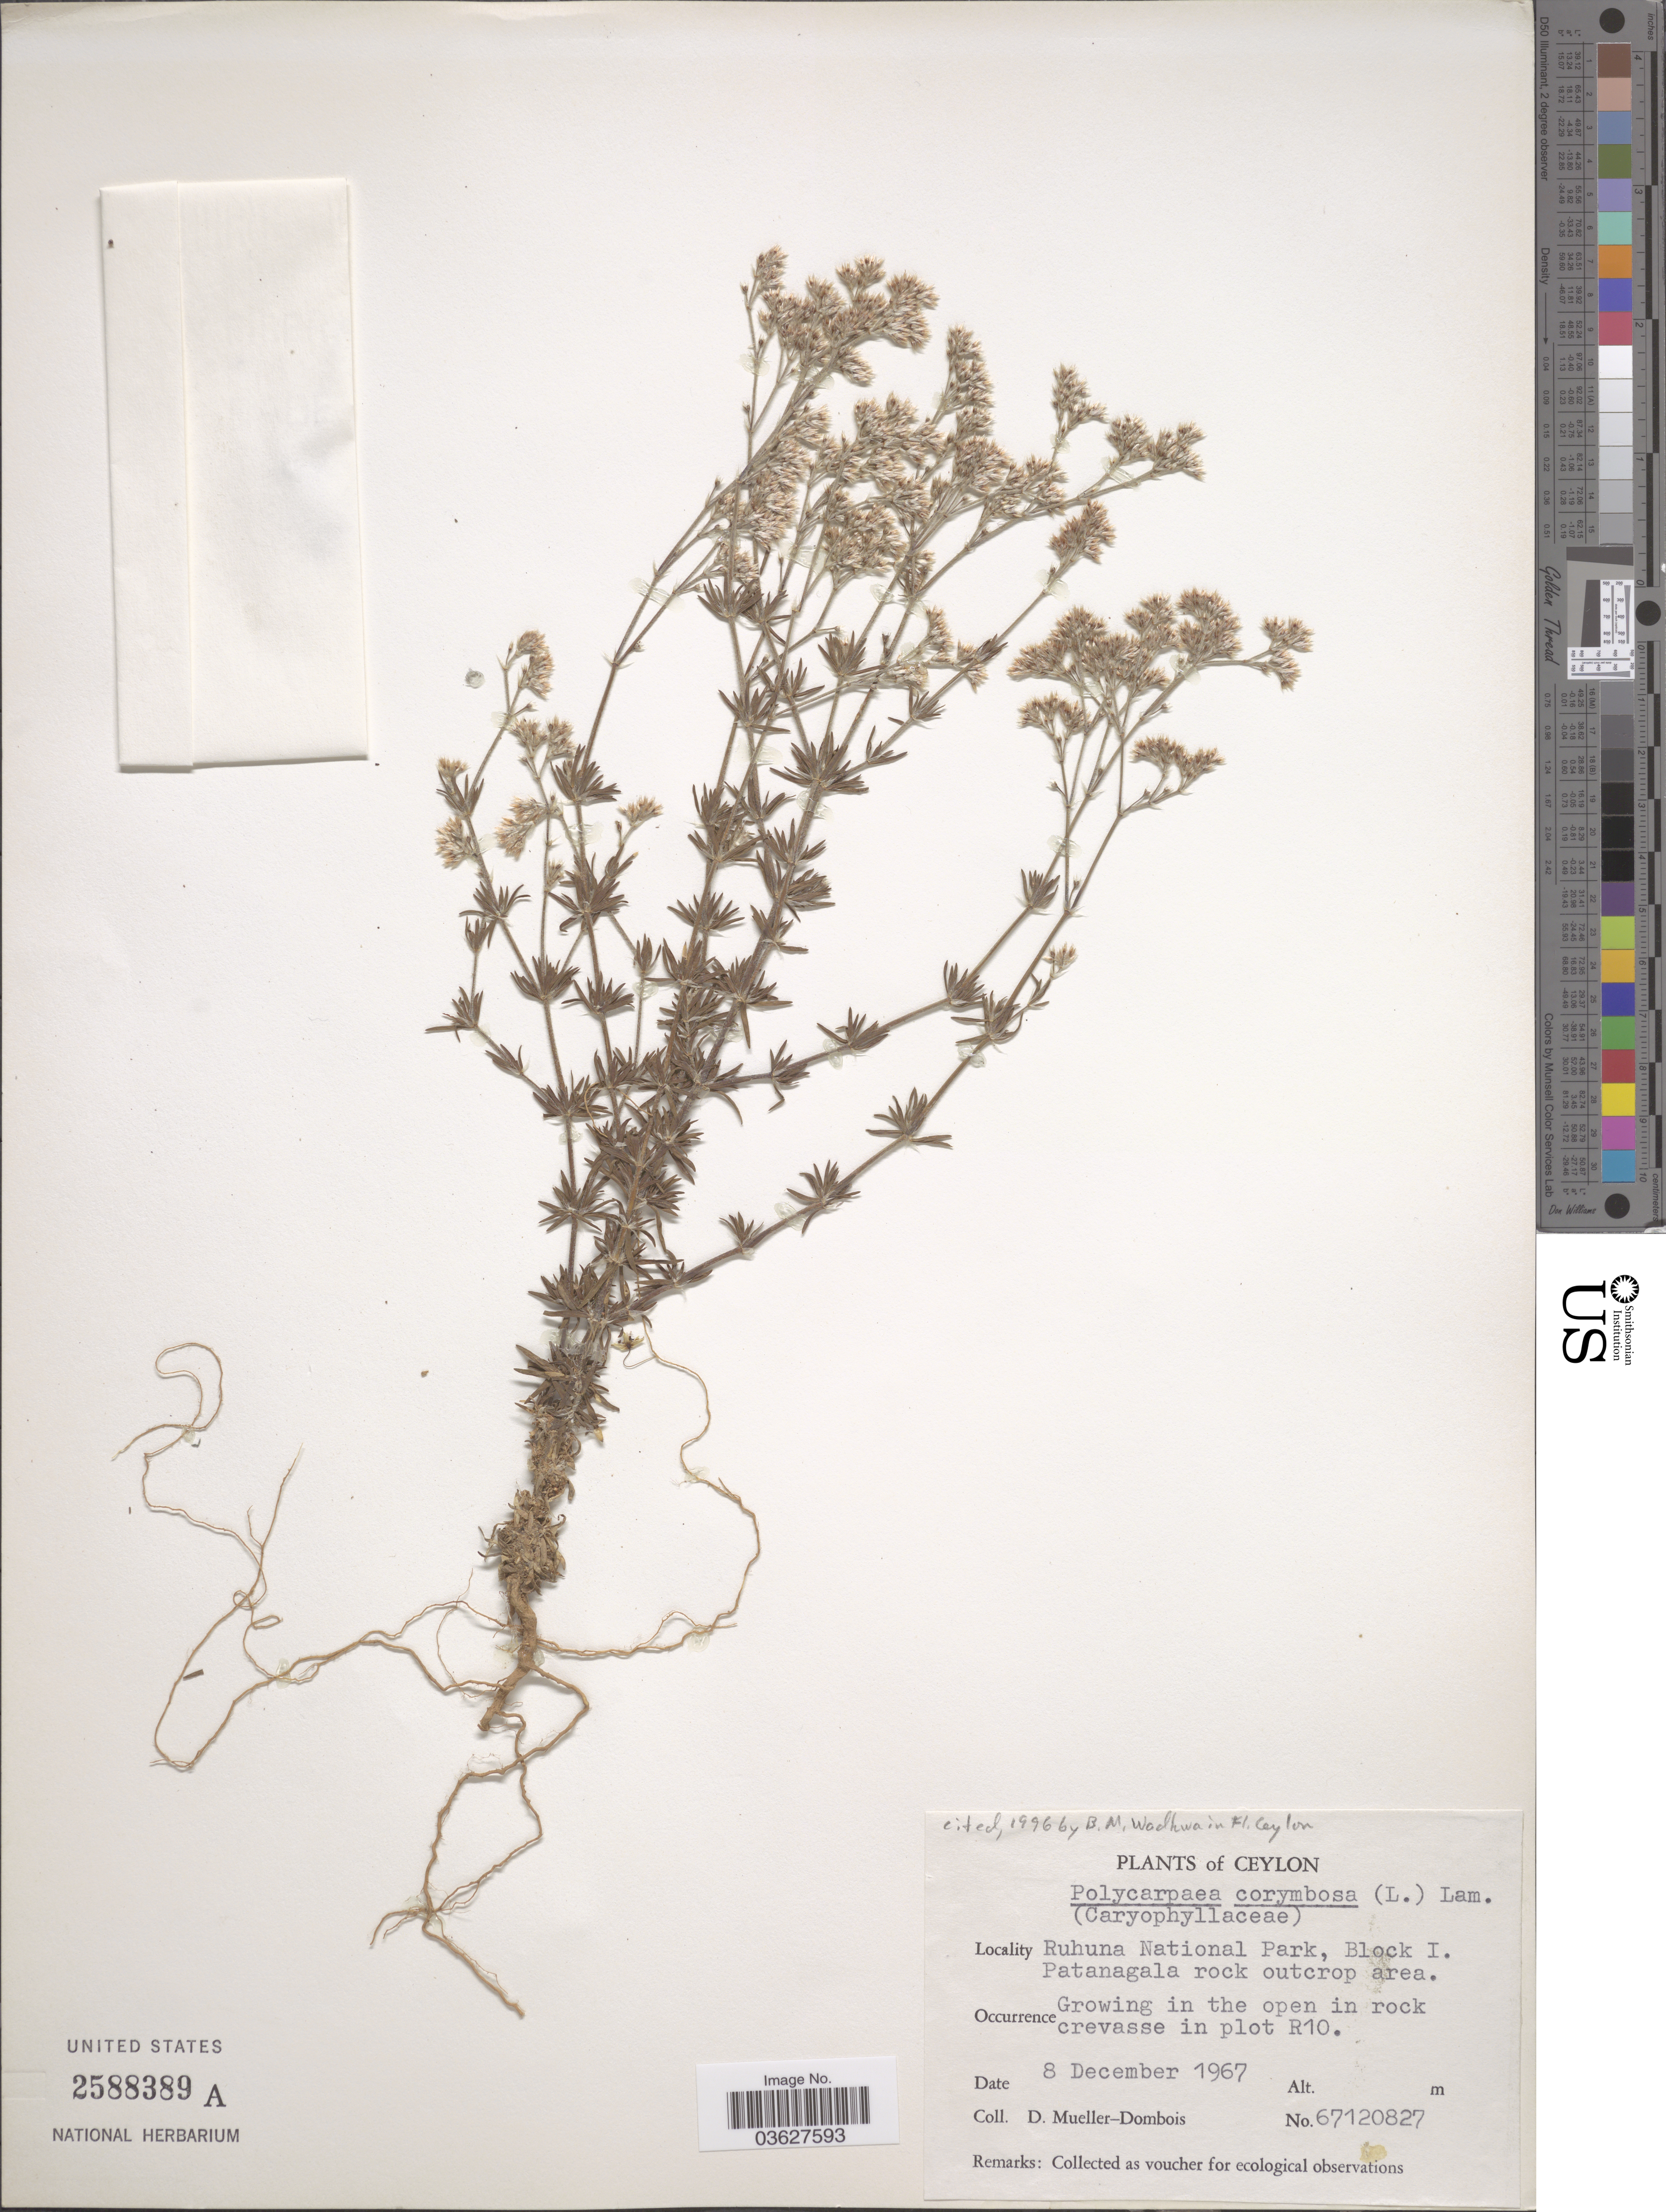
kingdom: Plantae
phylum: Tracheophyta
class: Magnoliopsida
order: Caryophyllales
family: Caryophyllaceae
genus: Polycarpaea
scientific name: Polycarpaea corymbosa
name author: (L.) Lam.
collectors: D. Mueller-Dombois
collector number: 67120827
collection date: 1967-12-08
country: Sri Lanka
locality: Ceylon. Ruhuna National Park, Block I. Patanagala rock outcrop area. In rock crevasse in plot R10.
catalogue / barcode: US 2588389A